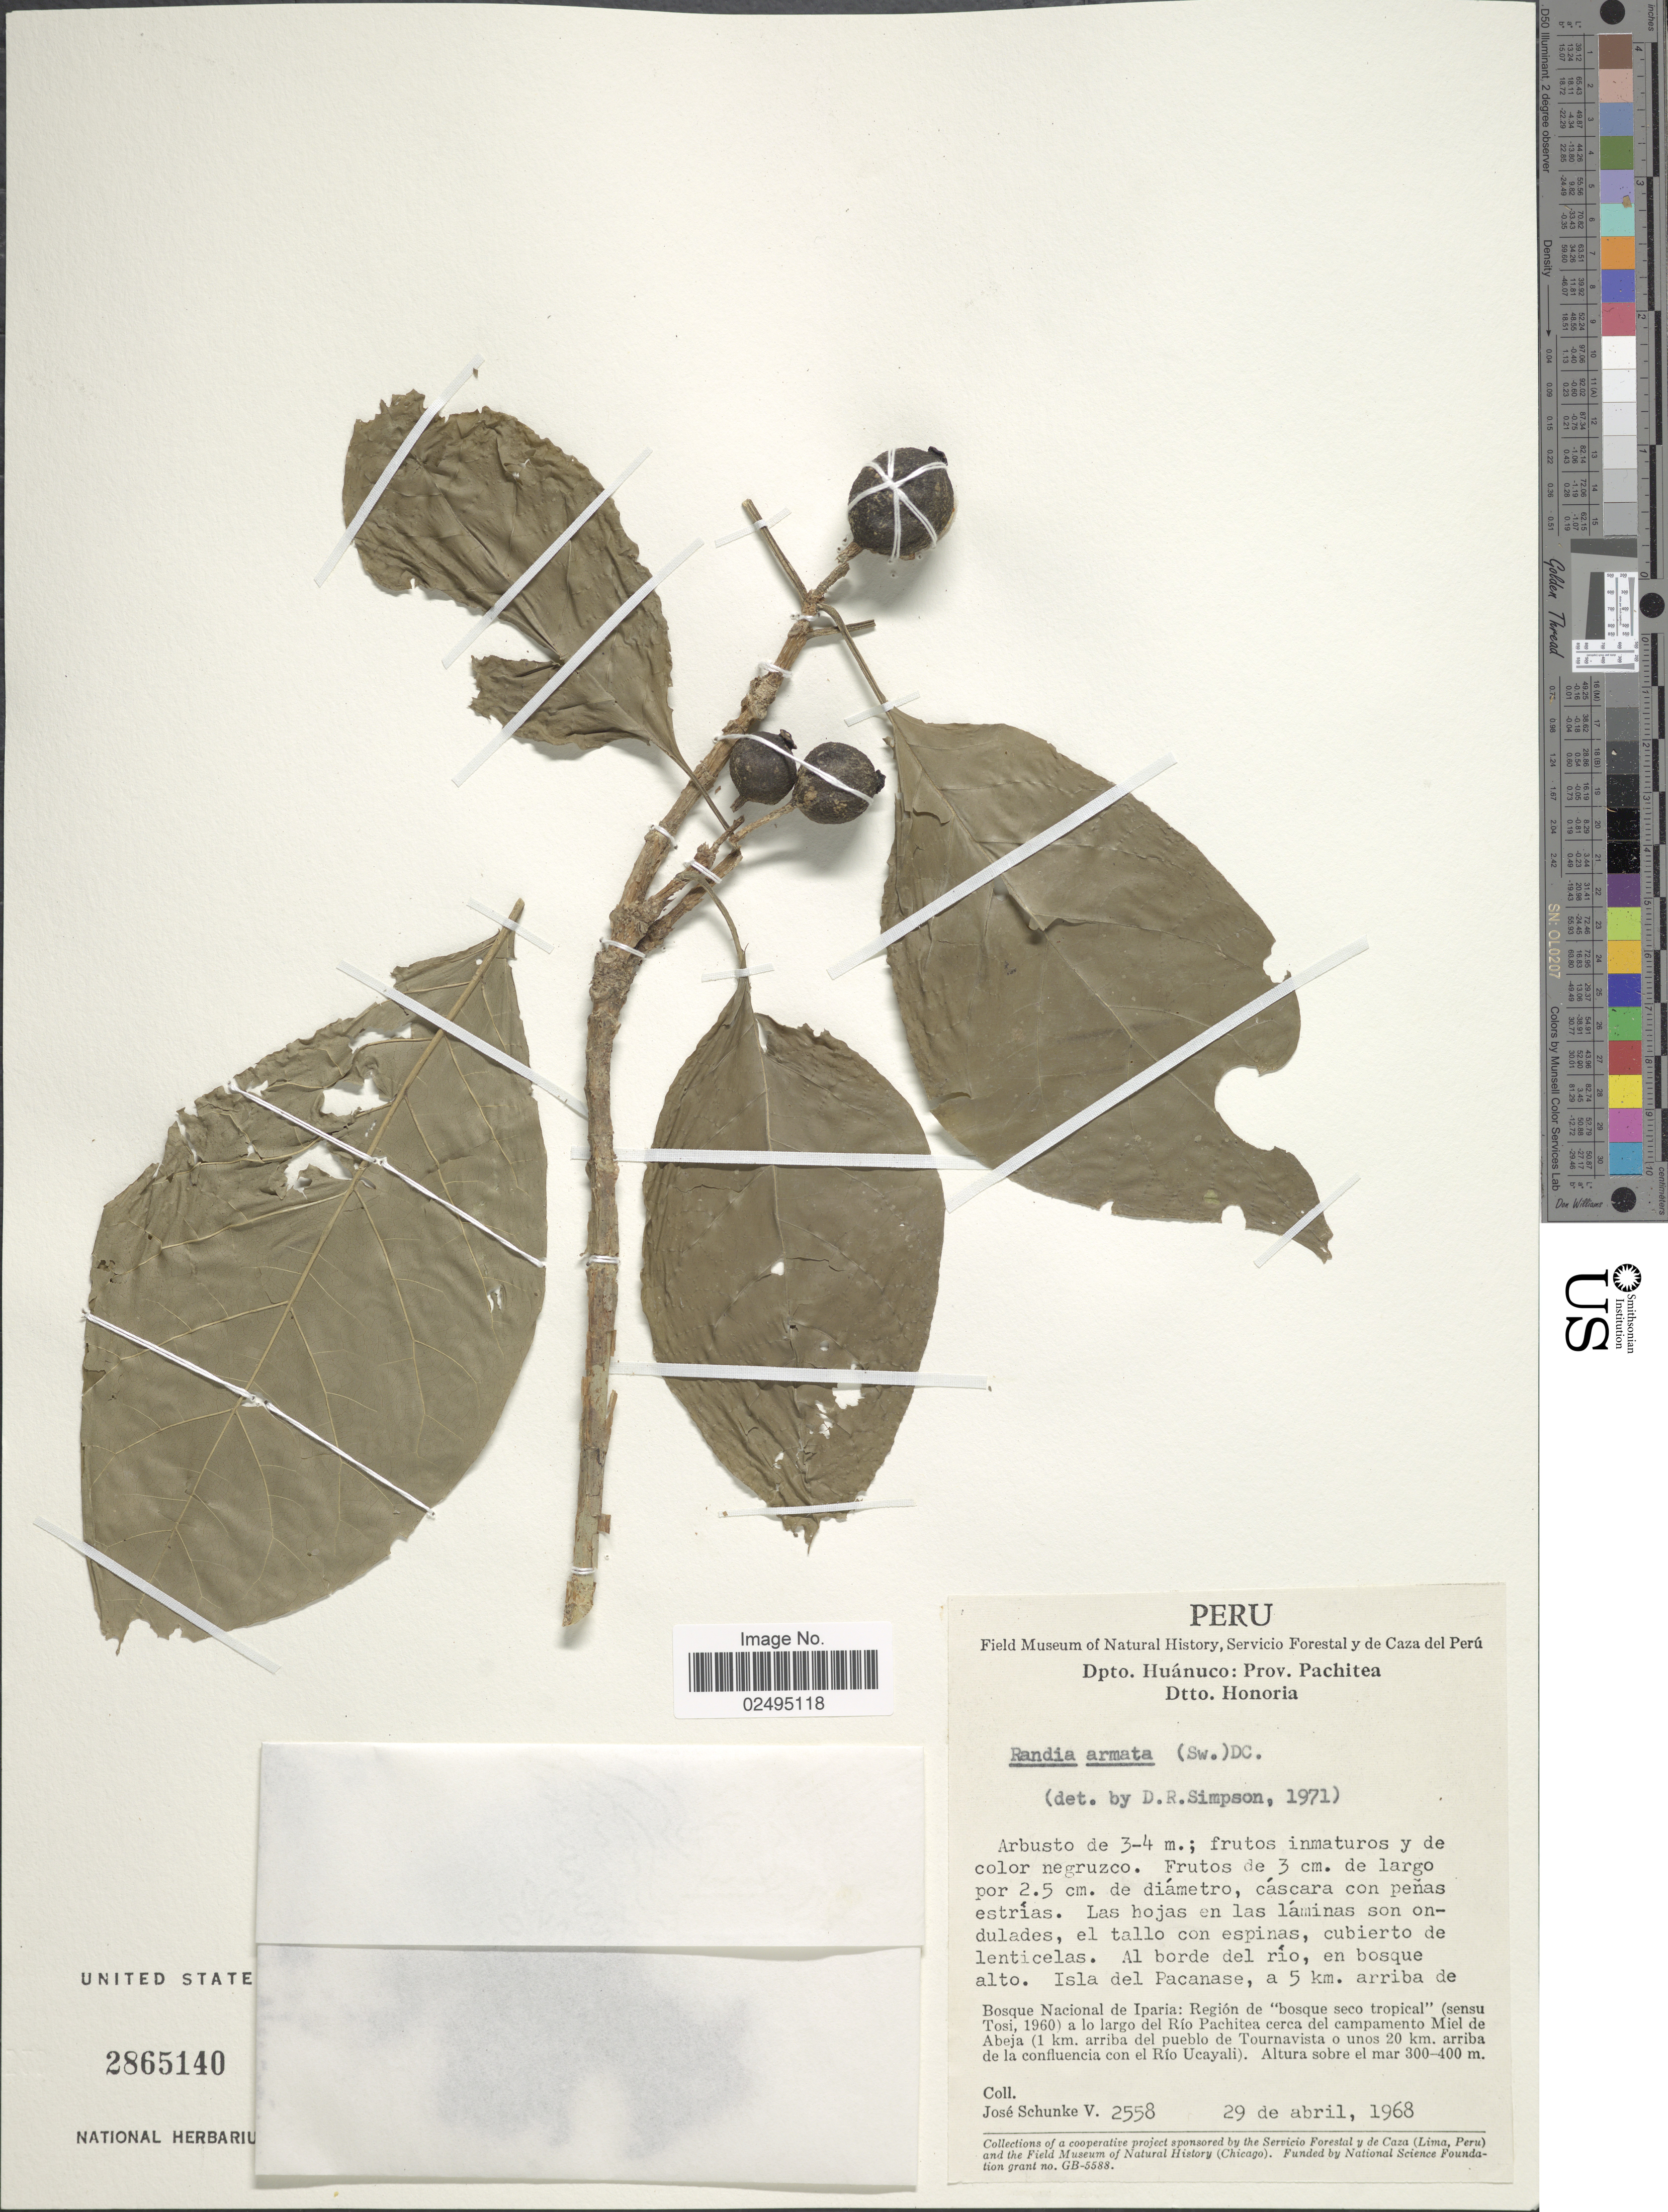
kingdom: Plantae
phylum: Tracheophyta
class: Magnoliopsida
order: Gentianales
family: Rubiaceae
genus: Randia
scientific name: Randia armata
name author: (Sw.) DC.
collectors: J. Schunke Vigo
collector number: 2558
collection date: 1968-04-29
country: Peru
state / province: Huánuco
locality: Prov. Pachitea, Dtto. Honoria, Al borde del rio, en bosque alto. Isla del Pacanase, a 5 km. arriba de Bosque Nacional de Iparia: Region de "bosque seco tropical" a lo largo del Rio Pachitea cerca del campamento Miel de Abeja (1 km arriba del pueblo de Tournavista o unos 20 km. arriba de la confluencia con el Rio Ucayali)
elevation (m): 300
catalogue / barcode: US 2865140